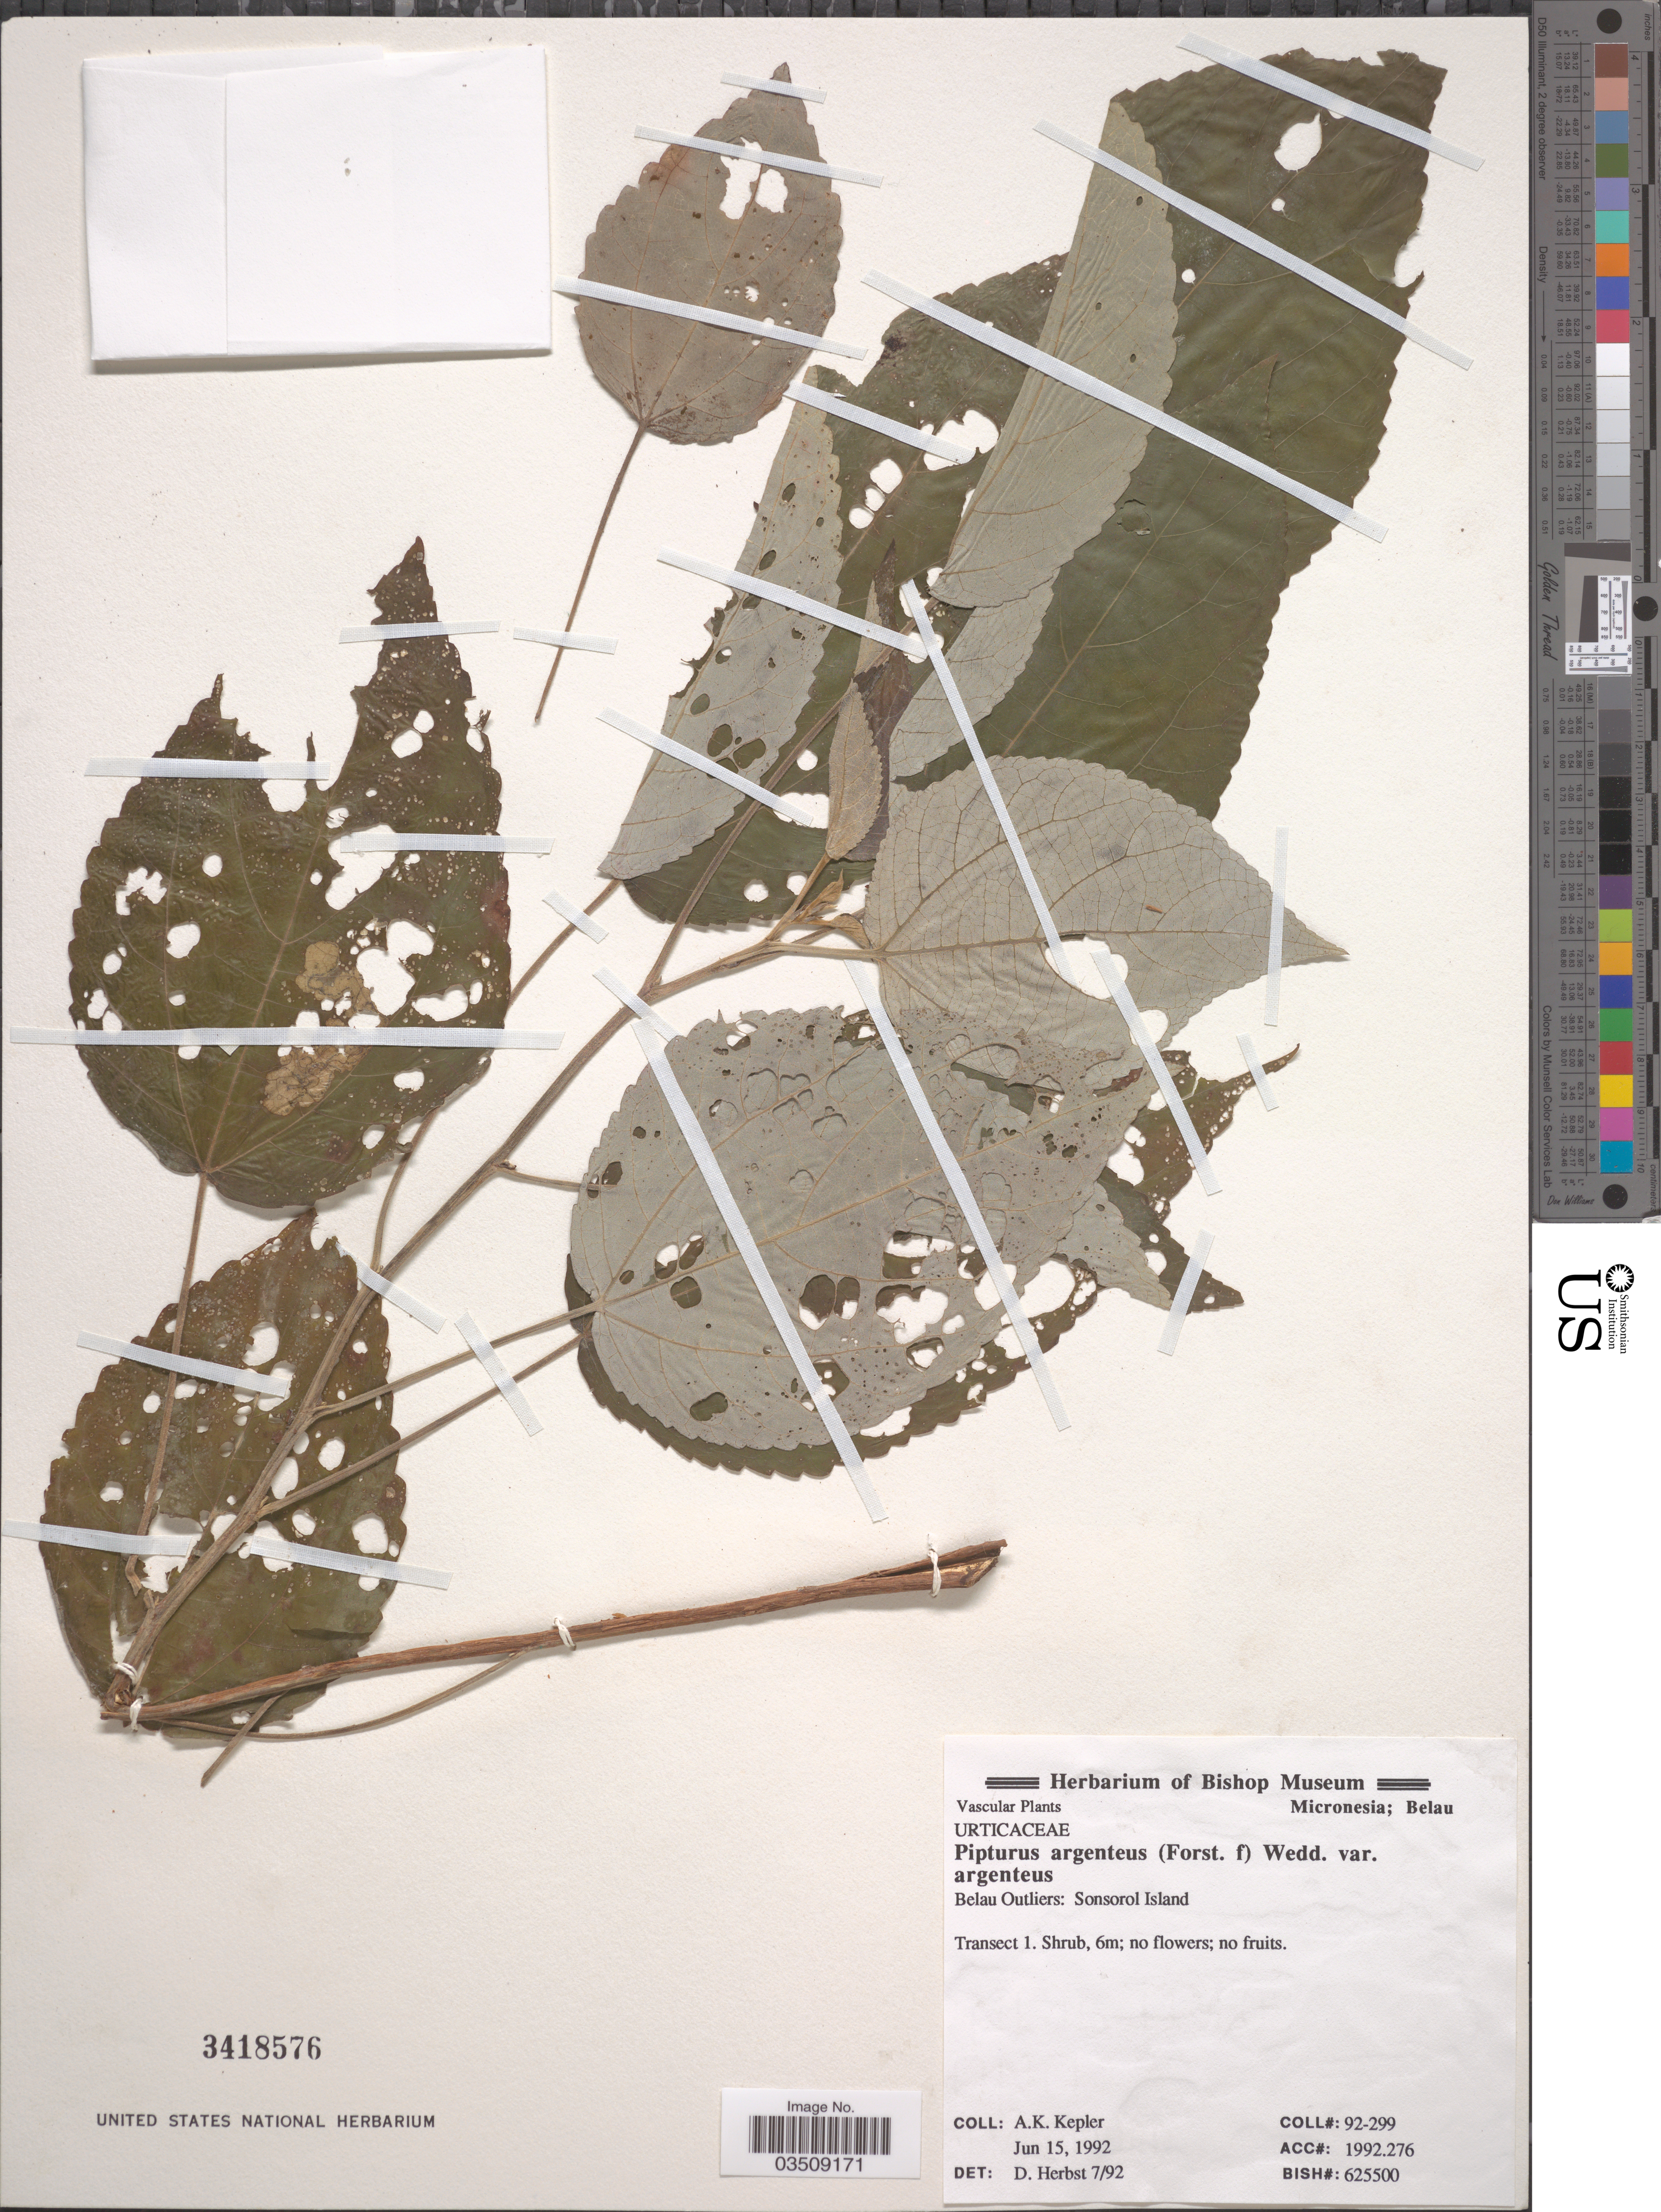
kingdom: Plantae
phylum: Tracheophyta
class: Magnoliopsida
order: Rosales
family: Urticaceae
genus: Pipturus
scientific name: Pipturus argenteus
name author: (G. Forst.) Wedd.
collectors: A. K. Kepler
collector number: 92-299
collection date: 1992-06-15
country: Palau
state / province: Belau Outliers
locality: Micronesia. Sonsorol Island.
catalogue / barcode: US 3418576